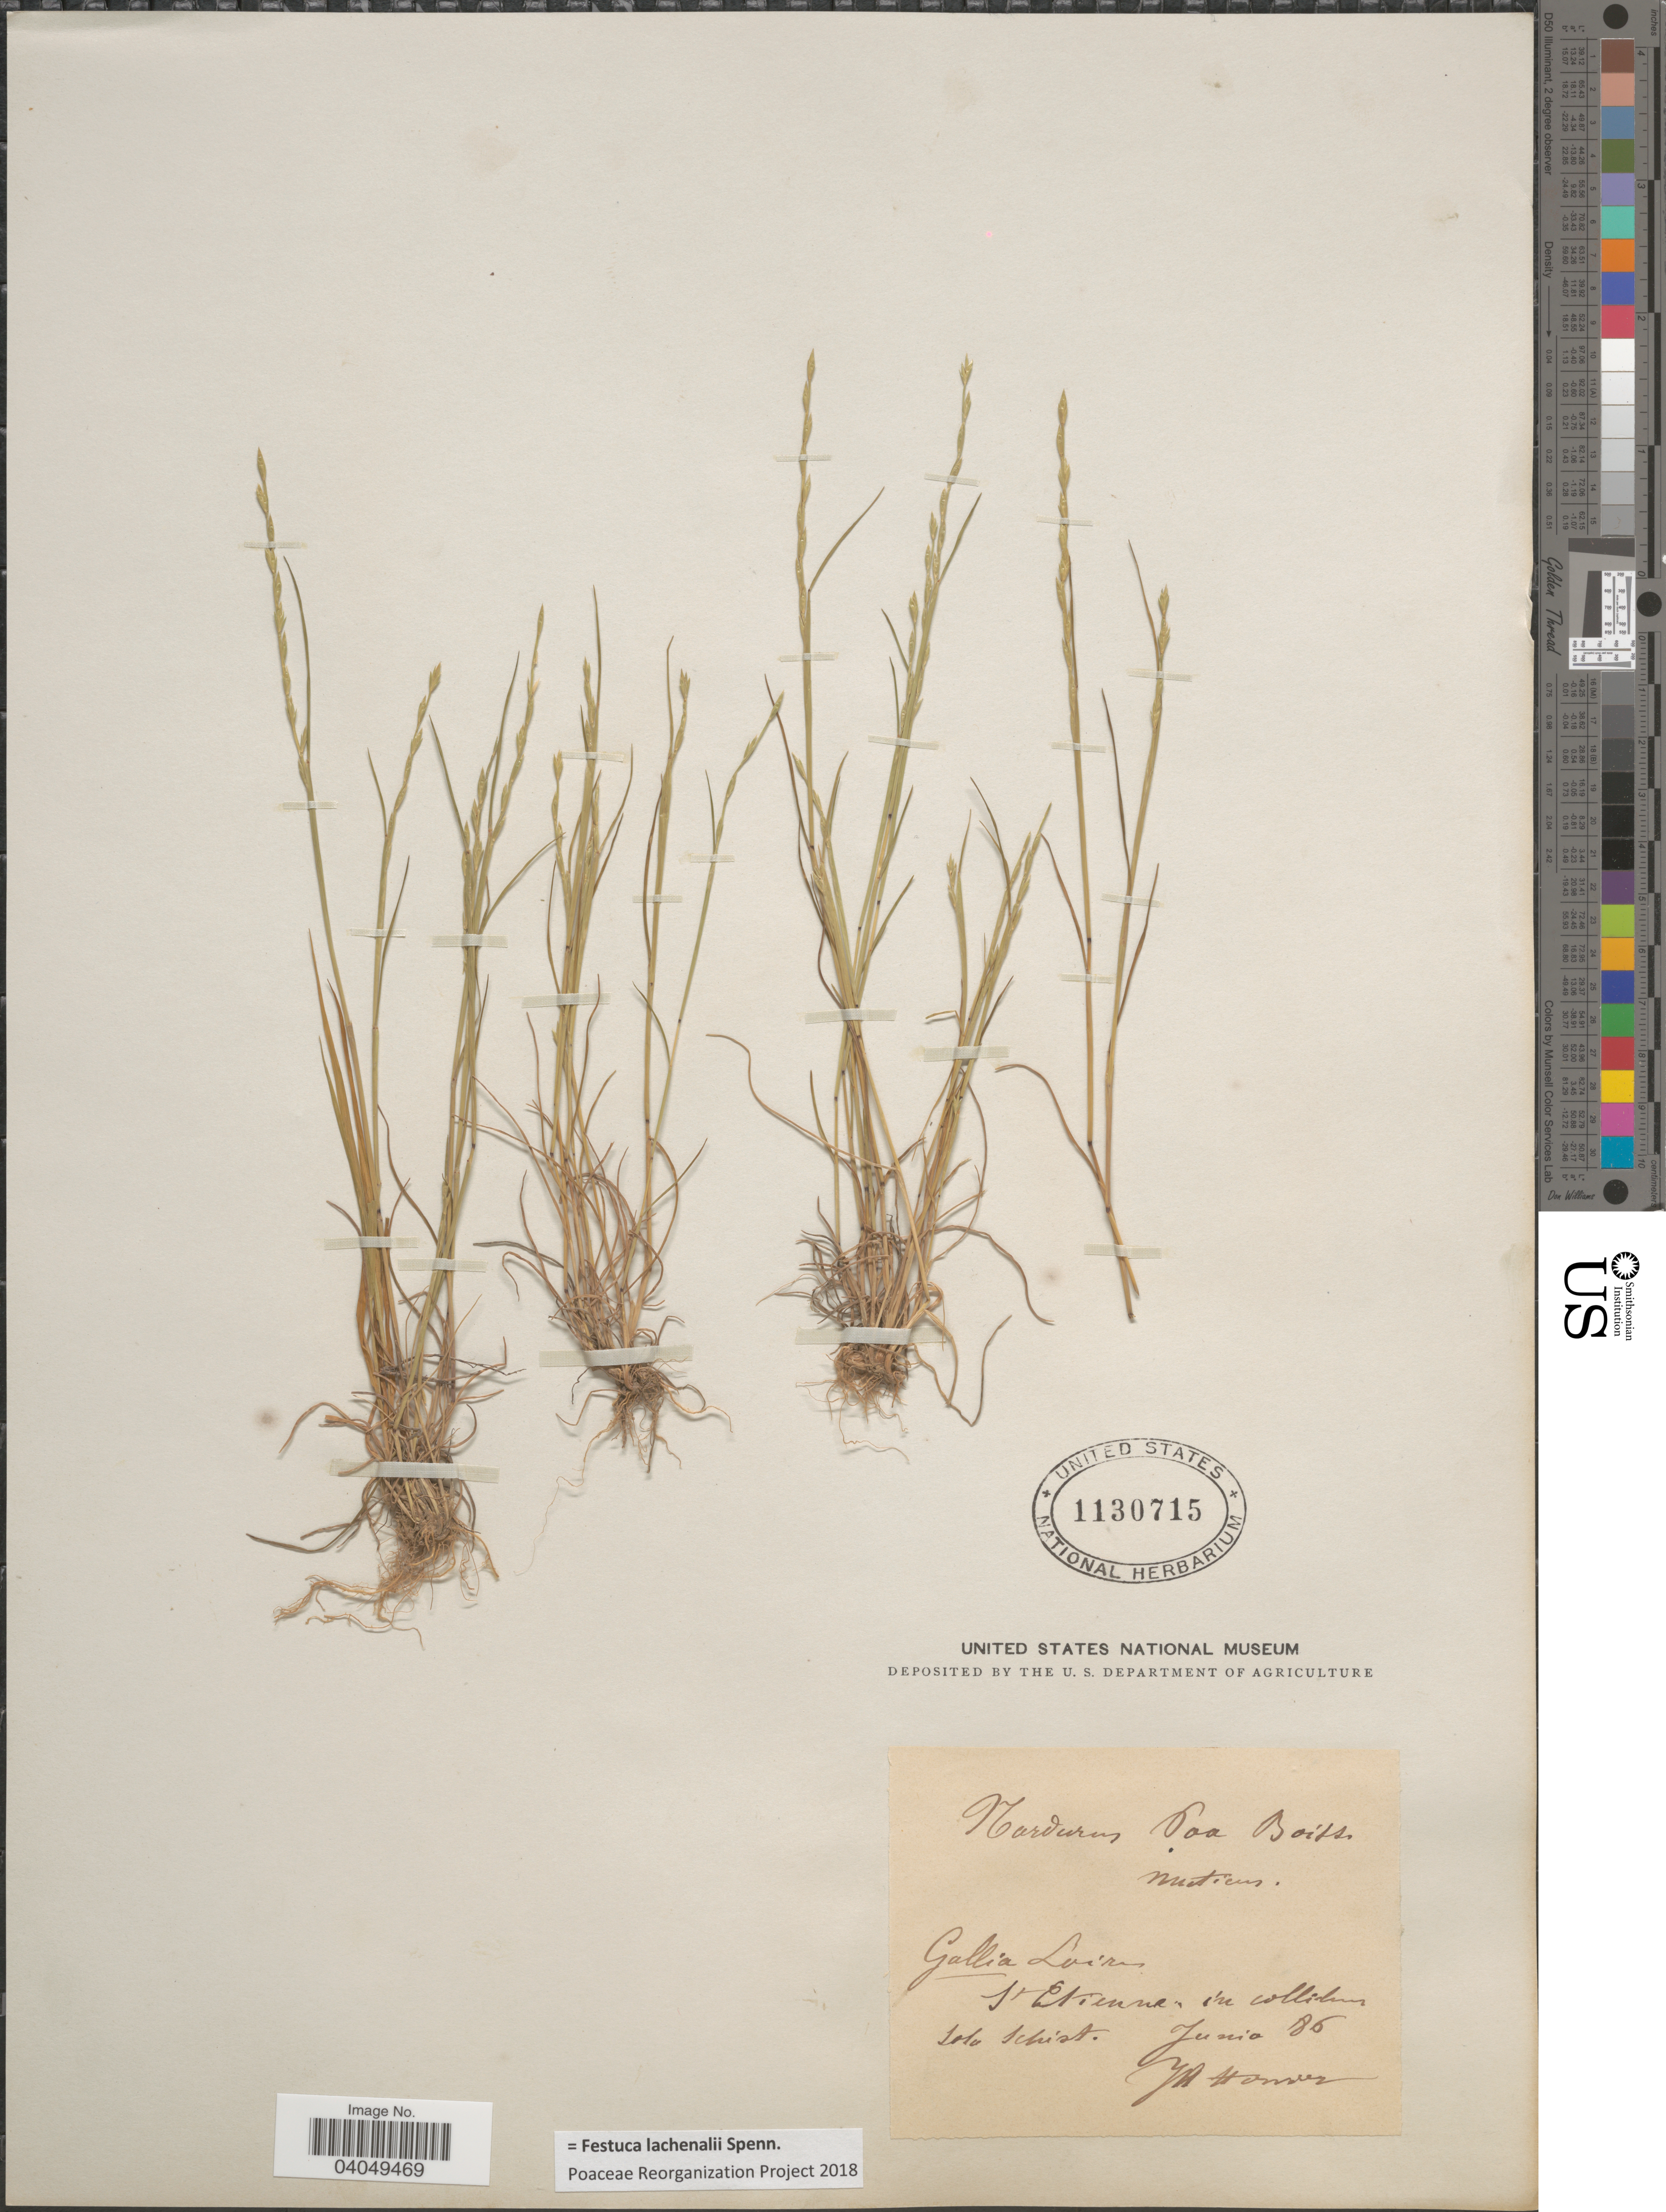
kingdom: Plantae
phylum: Tracheophyta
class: Liliopsida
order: Poales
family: Poaceae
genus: Festuca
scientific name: Festuca lachenalii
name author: Spenn.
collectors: F. Homer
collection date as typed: Transcribed d/m/y: /6/86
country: France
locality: Gallia Loires. St. Etienne, in collibus solo schist.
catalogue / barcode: US 1130715